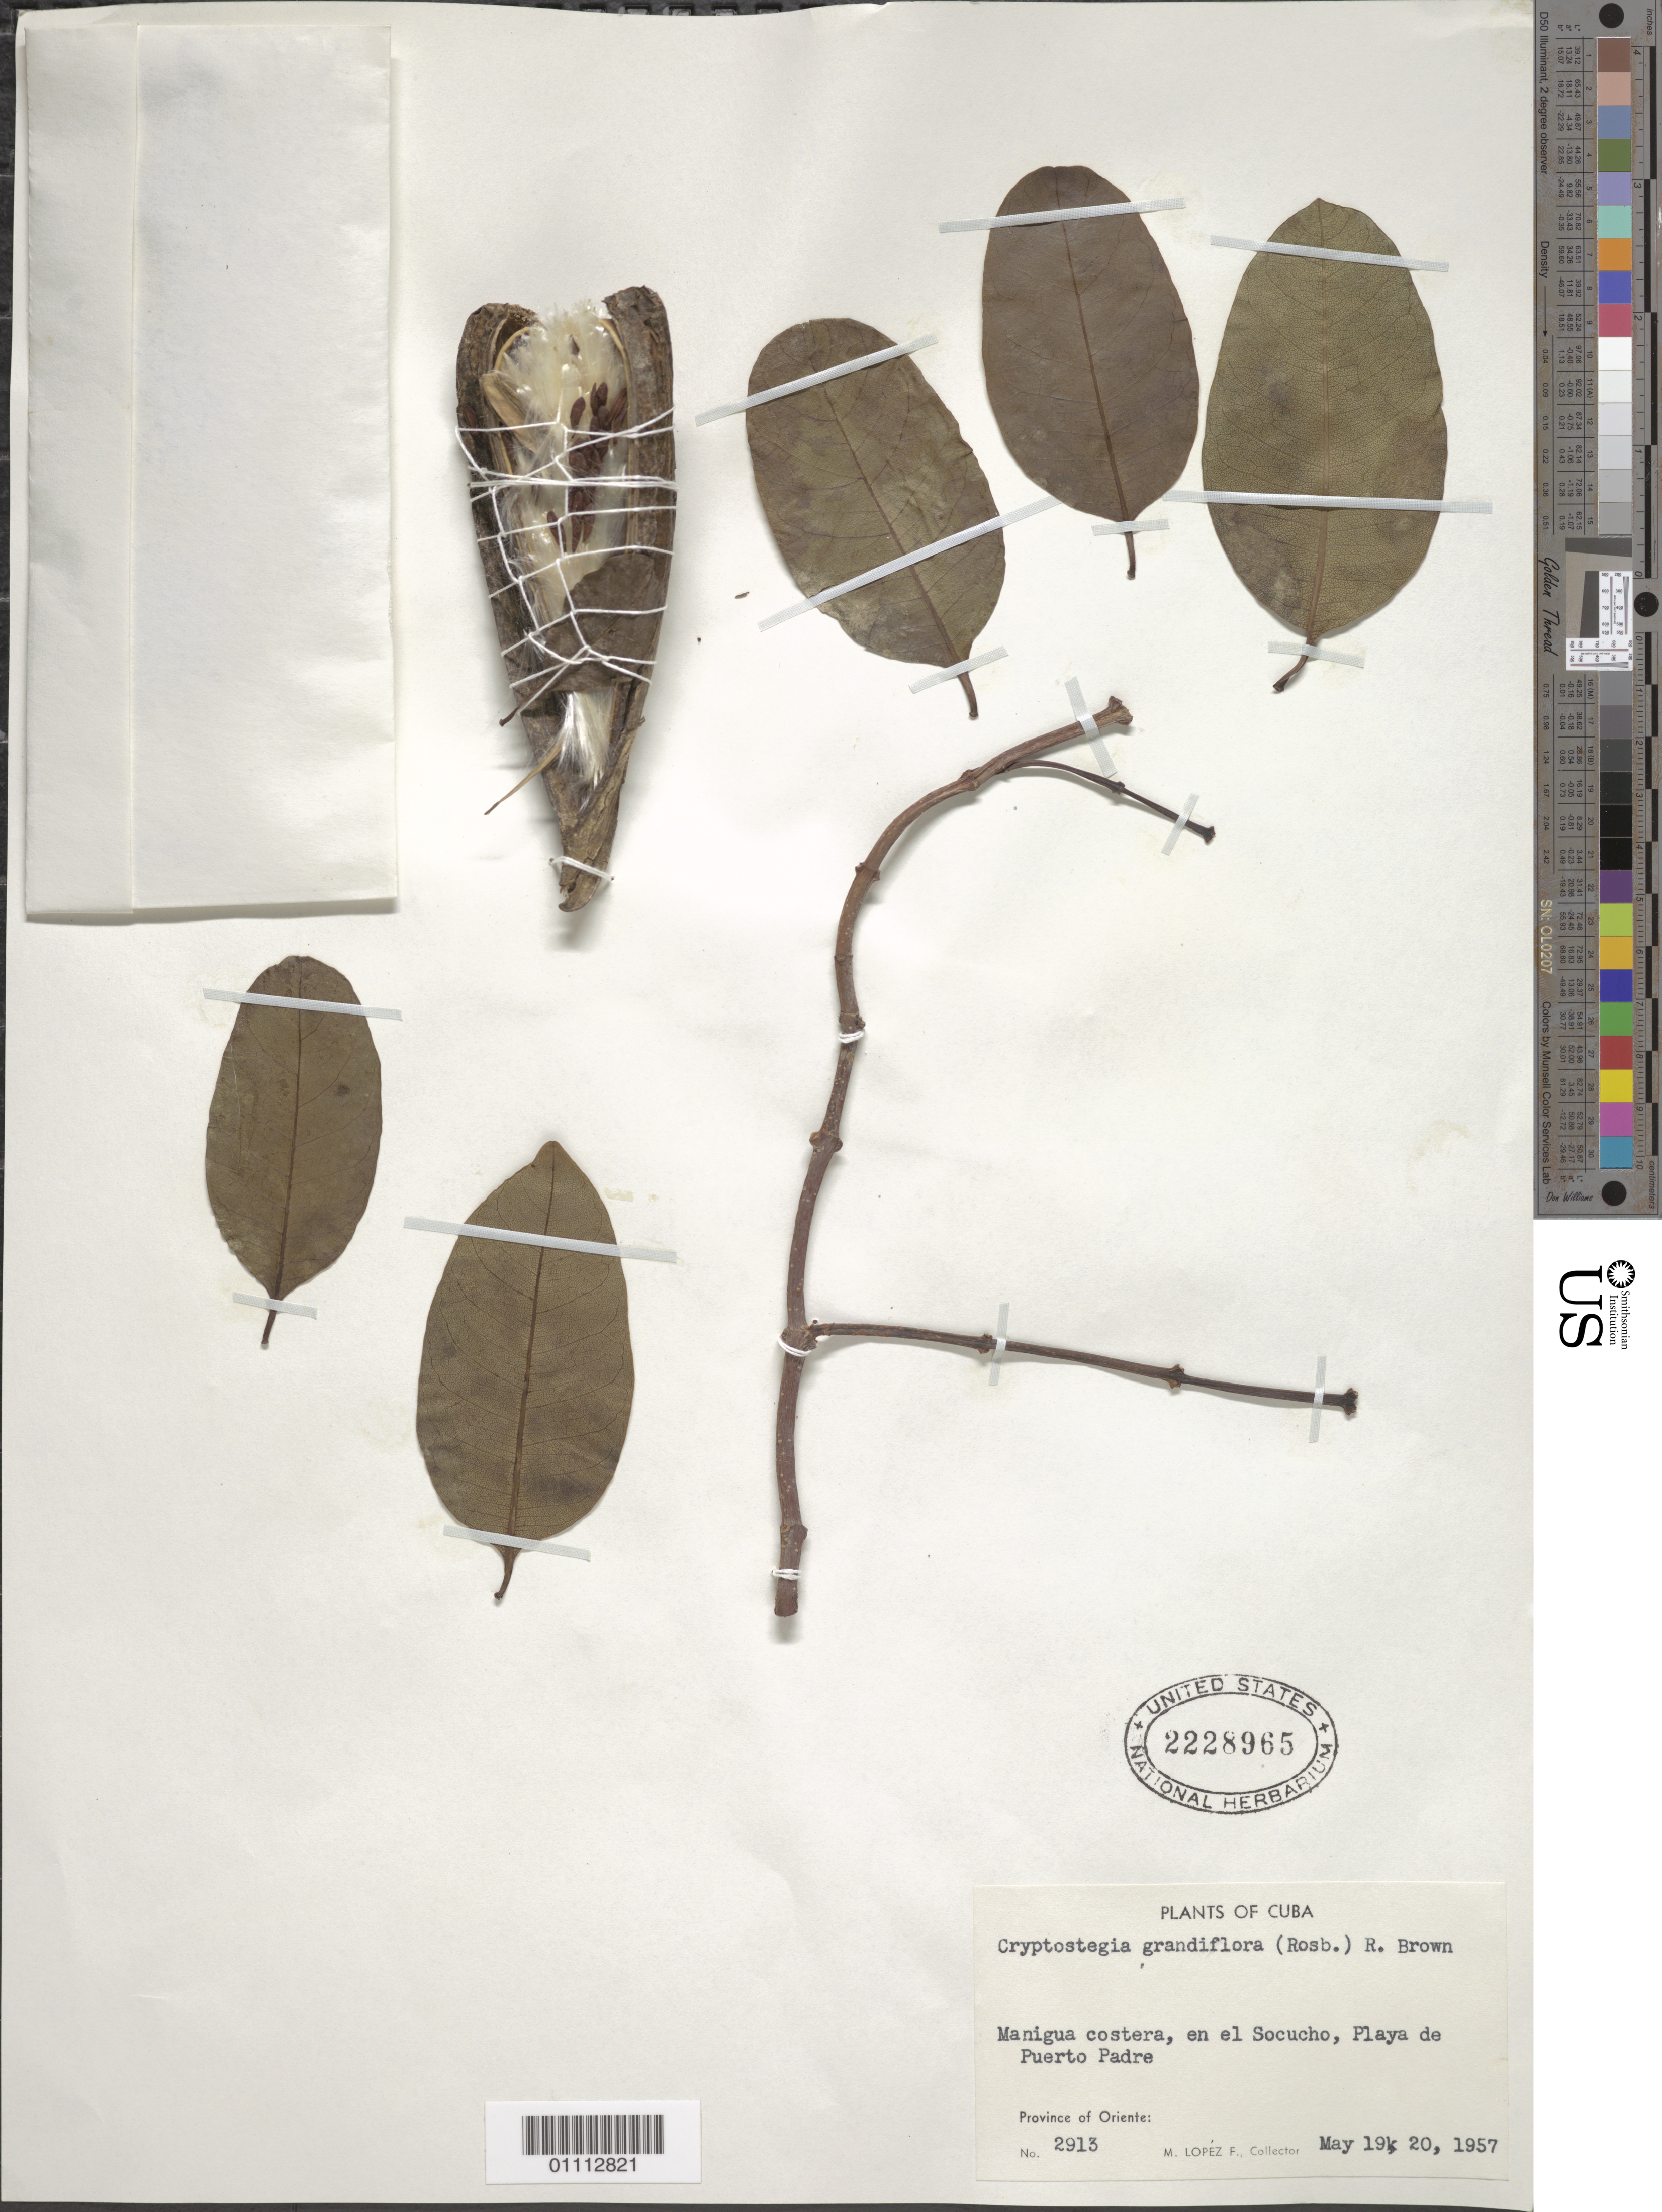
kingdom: Plantae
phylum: Tracheophyta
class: Magnoliopsida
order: Gentianales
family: Apocynaceae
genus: Cryptostegia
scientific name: Cryptostegia grandiflora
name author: Roxb. ex R. Br.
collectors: M. López Figueiras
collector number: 2913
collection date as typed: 19 May 1957 and 20 May 1957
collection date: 1957-05-19,1957-05-20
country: Cuba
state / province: Las Tunas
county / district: Puerto Padre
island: Cuba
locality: Manigua costera, en el Socucho, Playa de Puerto Padre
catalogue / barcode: US 2228965